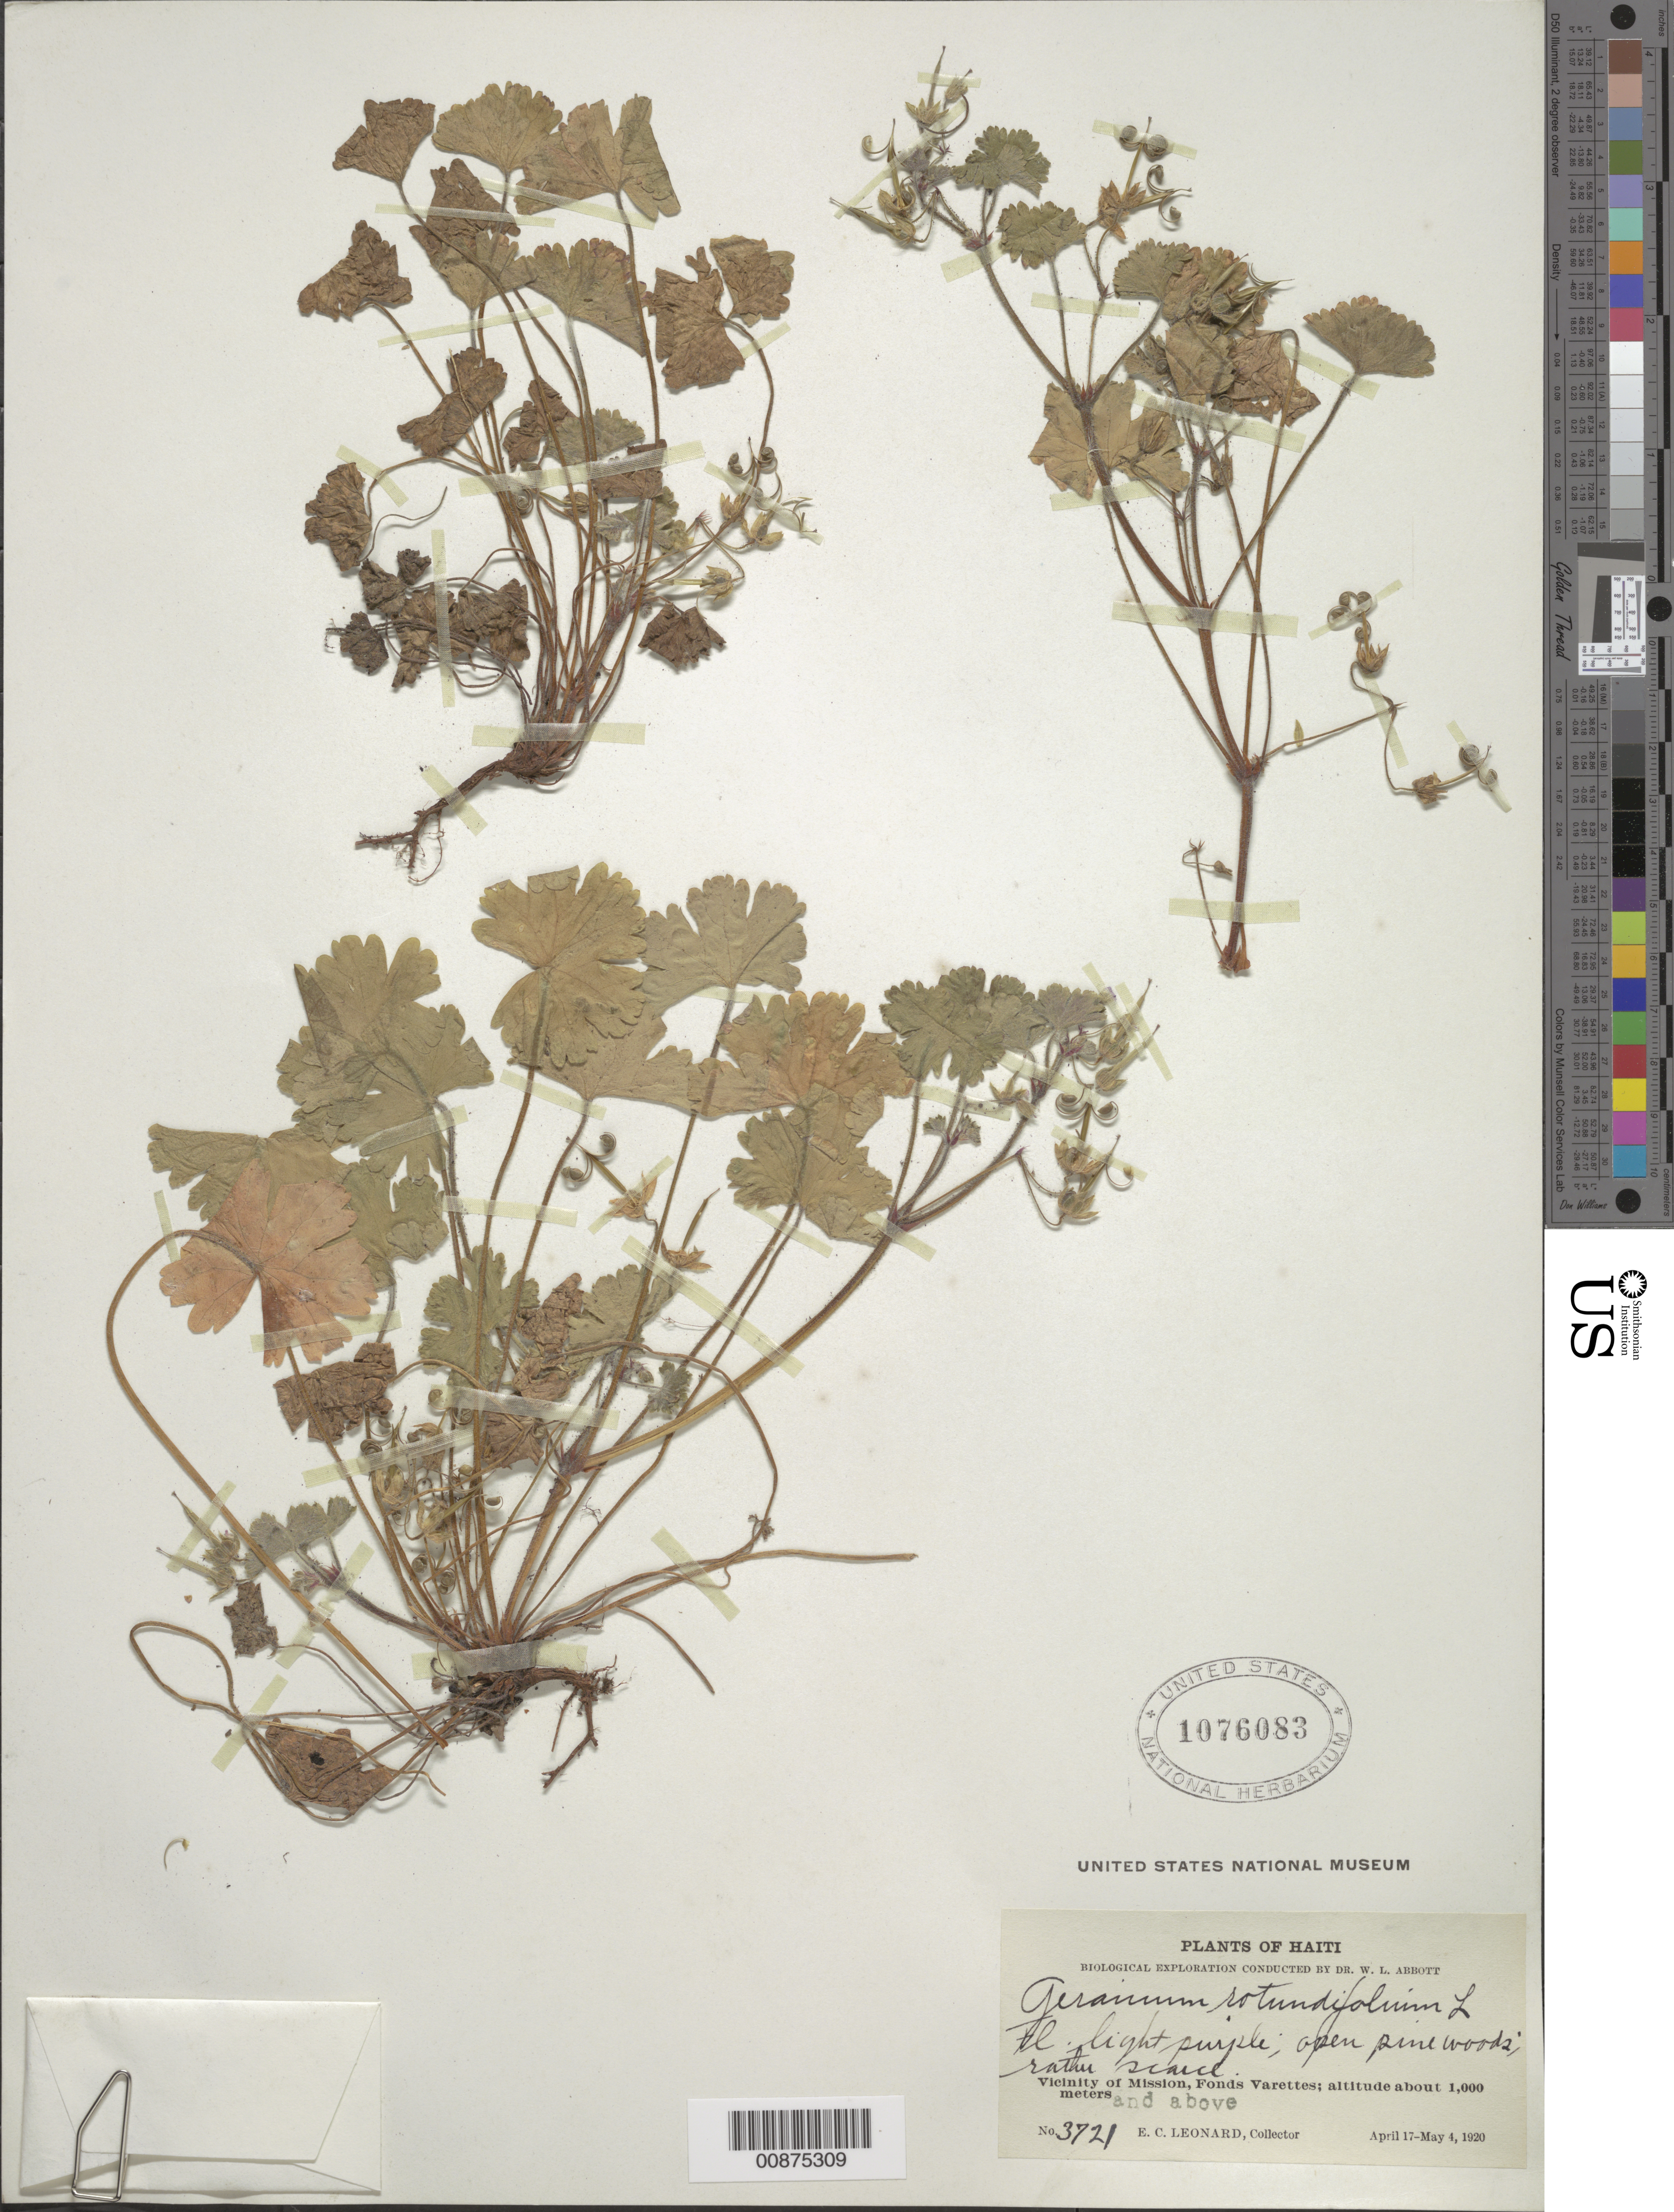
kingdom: Plantae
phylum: Tracheophyta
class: Magnoliopsida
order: Geraniales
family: Geraniaceae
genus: Geranium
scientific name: Geranium rotundifolium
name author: L.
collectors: E. C. Leonard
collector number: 3721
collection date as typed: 17 Apr 1920 to 04 May 1920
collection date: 1920-04-17/1920-05-04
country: Haiti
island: Hispaniola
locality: Vicinity of Mission, Fonds Varettes.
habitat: Open pine woods.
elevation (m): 1000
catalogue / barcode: US 1076083